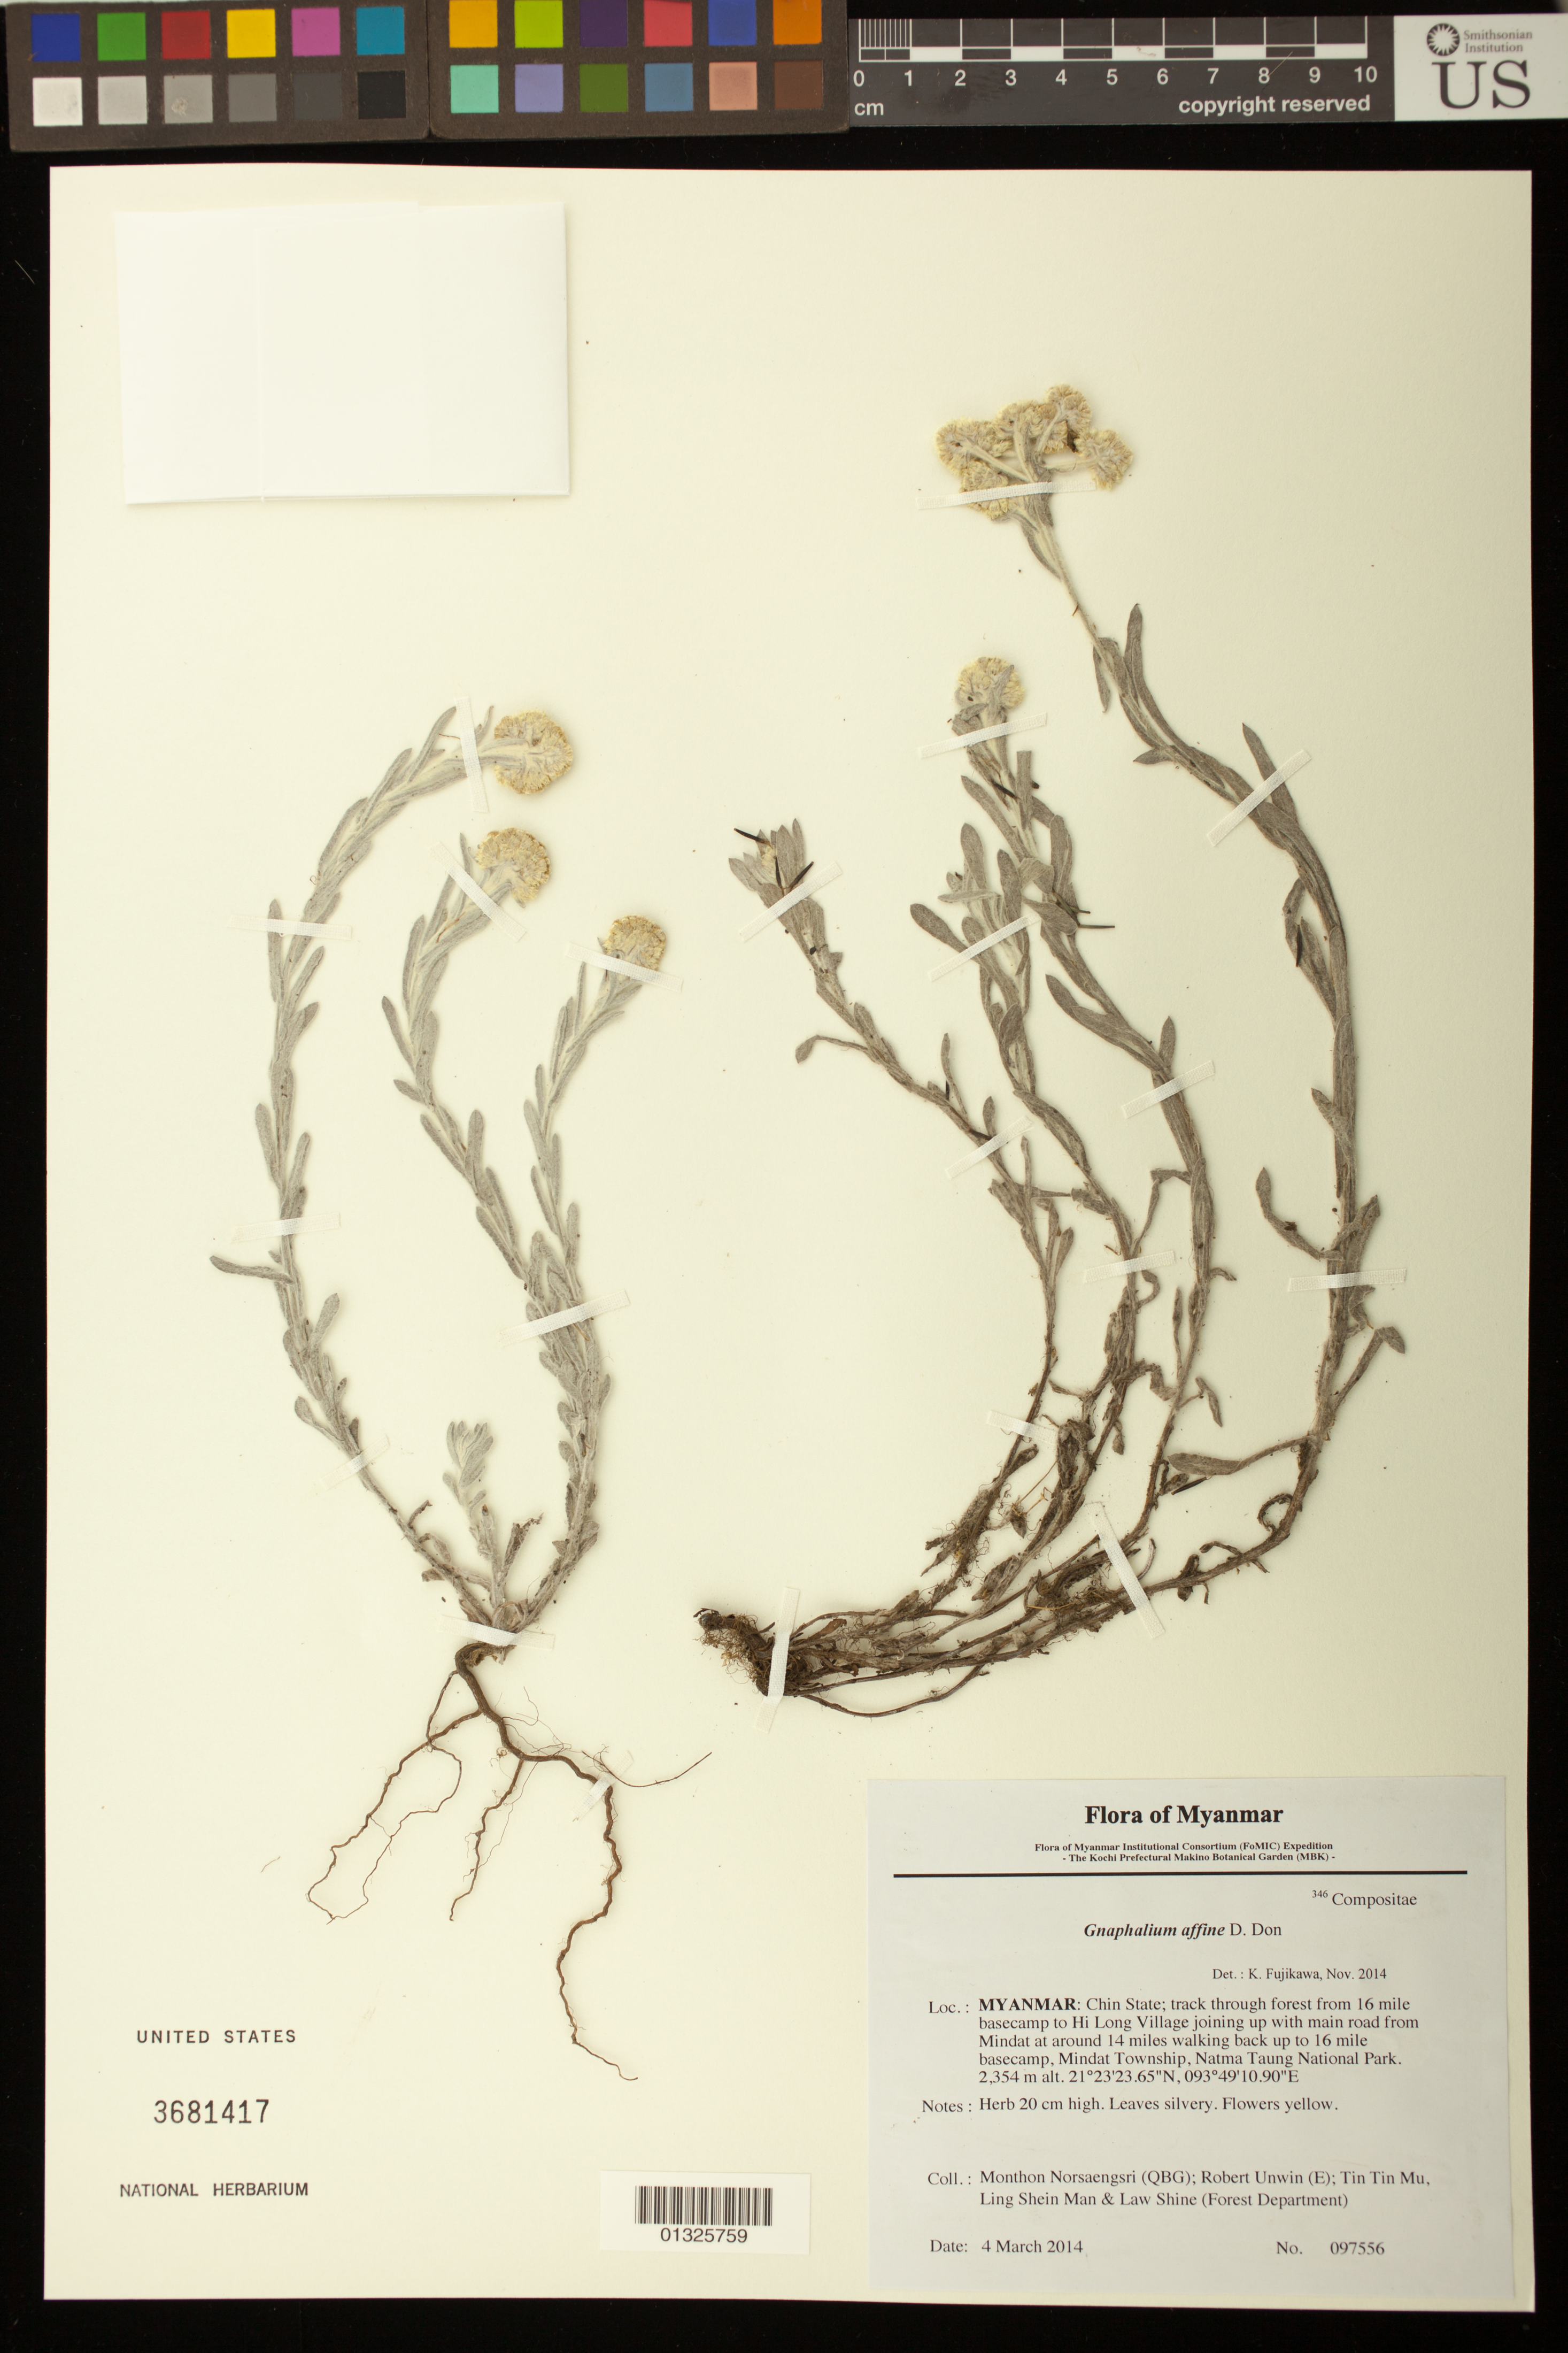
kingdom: Plantae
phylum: Tracheophyta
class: Magnoliopsida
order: Asterales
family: Asteraceae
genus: Gnaphalium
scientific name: Gnaphalium affine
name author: D. Don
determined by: Fujikawa, Kazumi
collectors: M. Norsaengsri, R. Unwin, Tin Tin Mu, Ling Shein Man & L. Shine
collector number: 97556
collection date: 2014-03-04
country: Myanmar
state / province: Chin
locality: Track through forest from 16 mile basecamp to Hi Long Village joining up with main road from Mindat at around 14 miles walking back up to 16 mile basecamp, Mindat Township, Natma Taung National Park.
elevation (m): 2354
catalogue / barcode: US 3681417